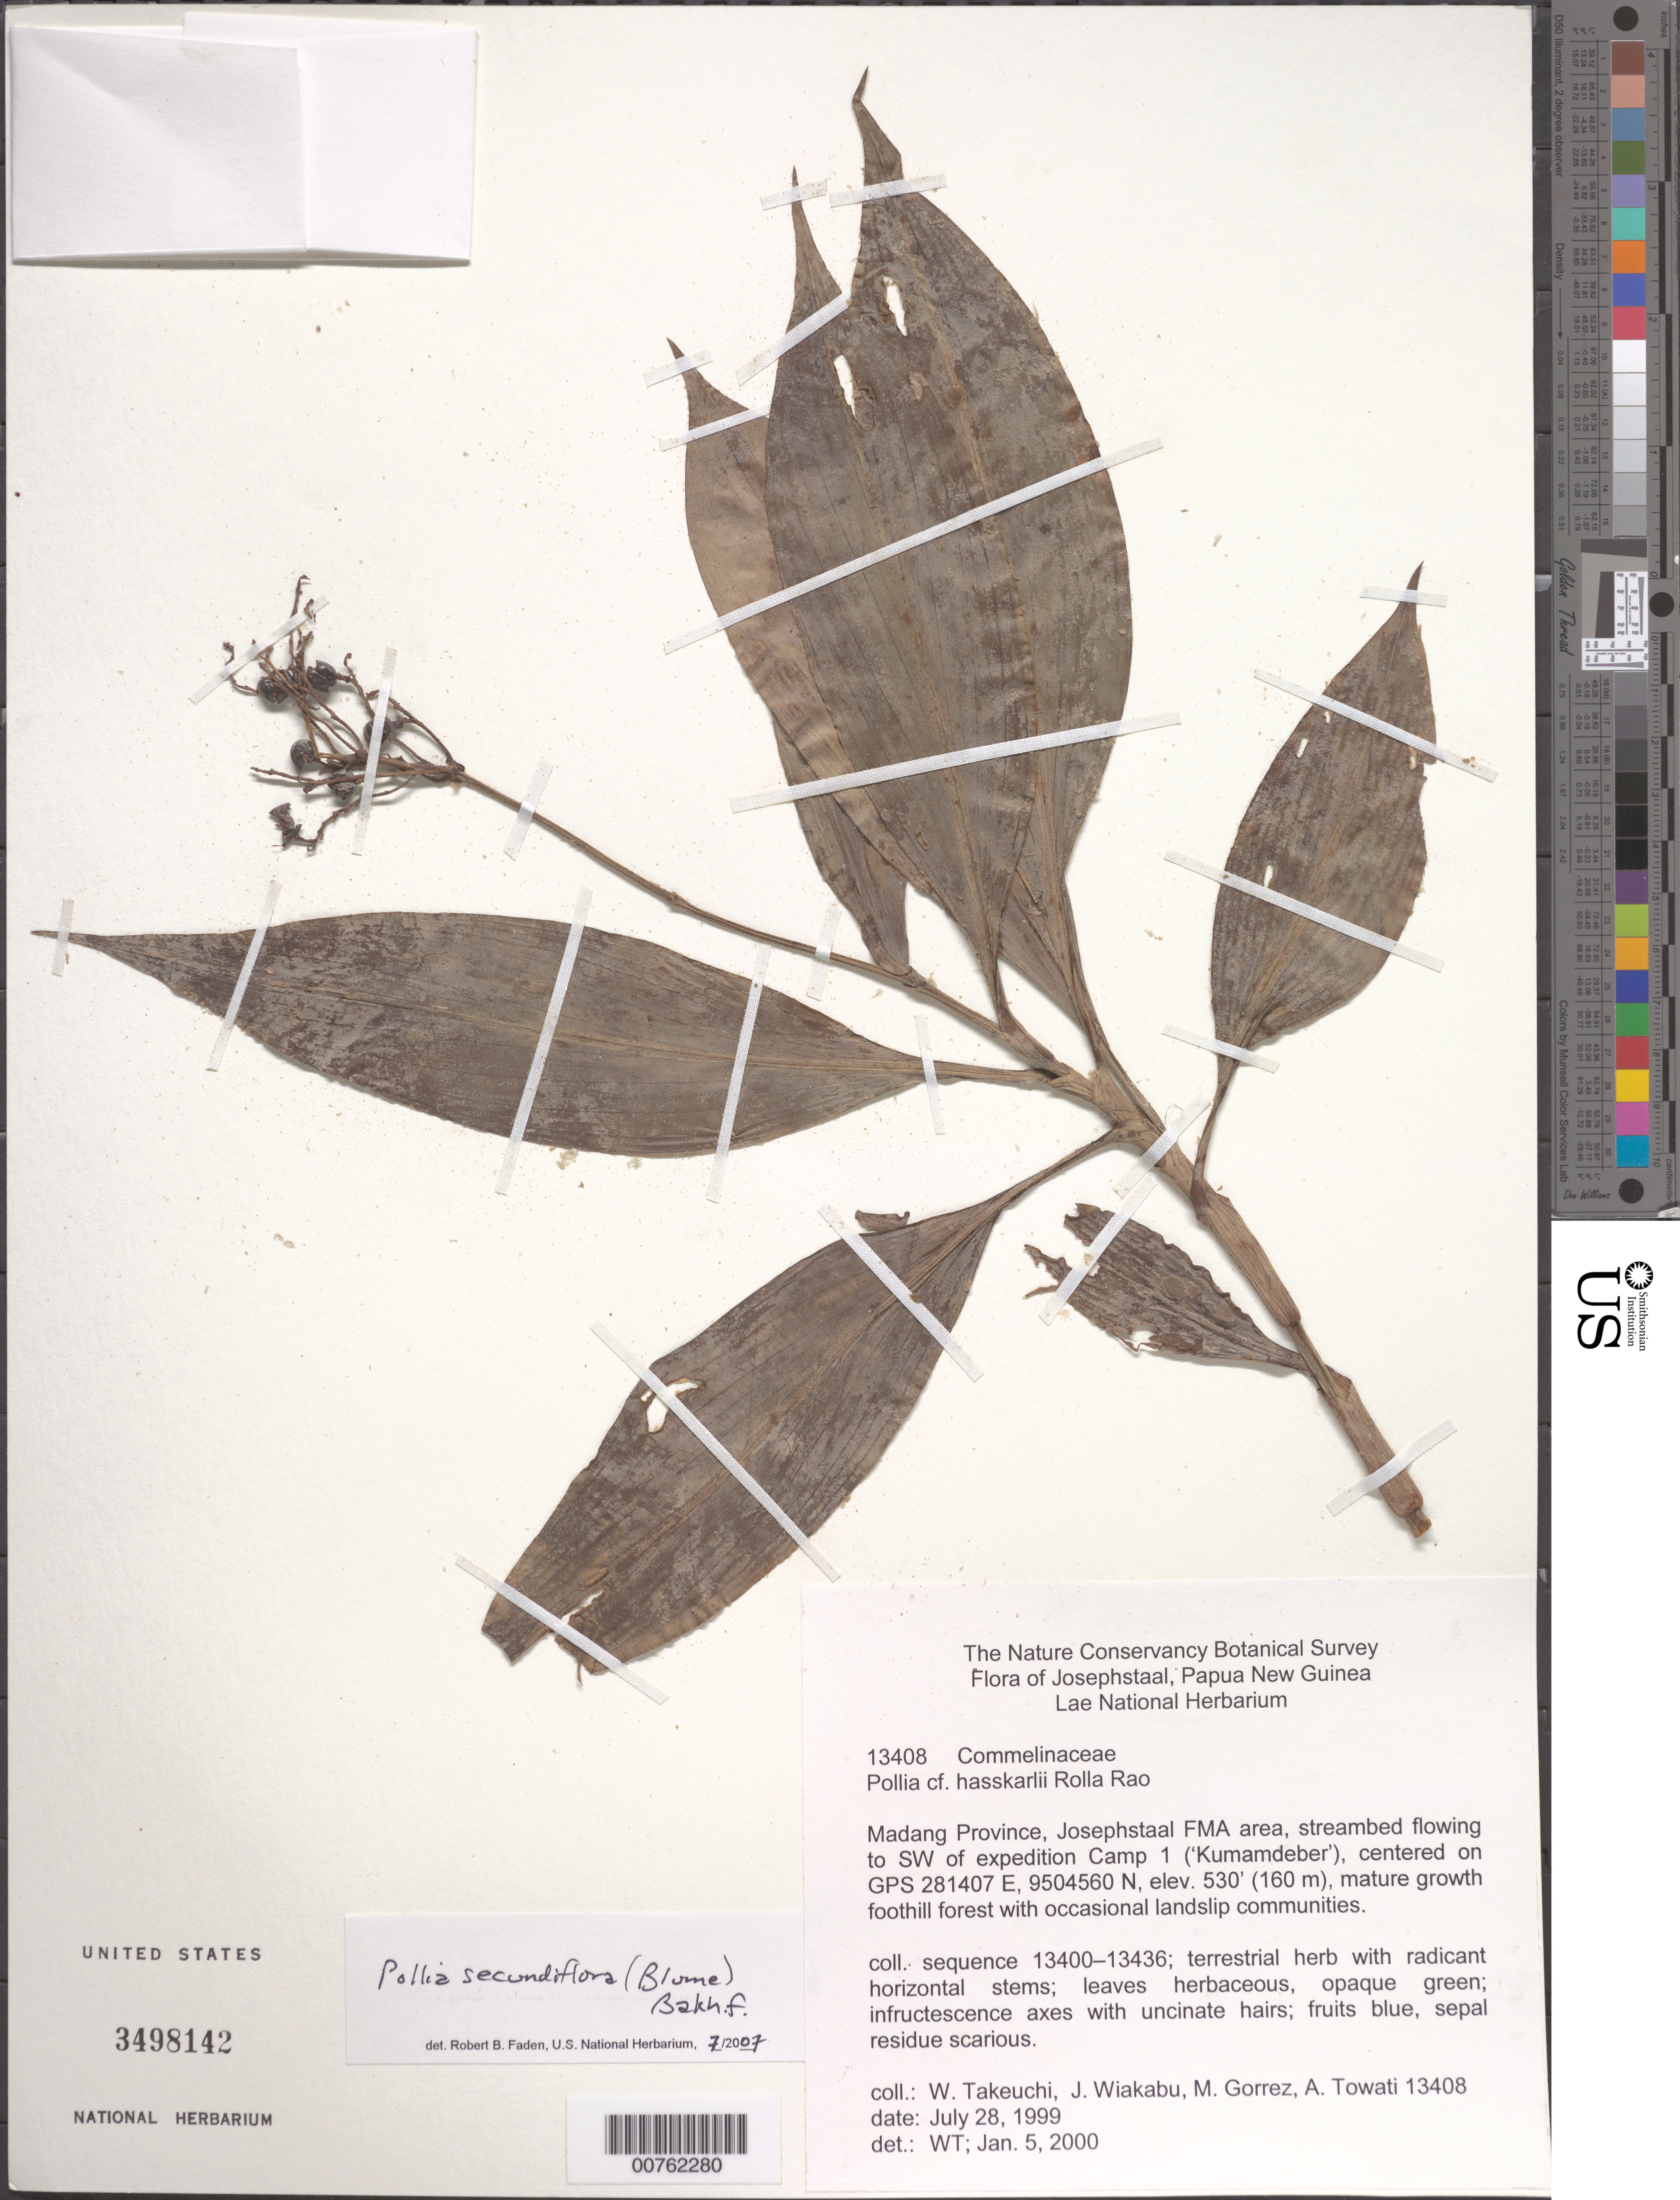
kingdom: Plantae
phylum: Tracheophyta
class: Liliopsida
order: Commelinales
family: Commelinaceae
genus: Pollia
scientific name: Pollia secundiflora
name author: (Blume) Bakh. f.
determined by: Faden, Robert B., (US), Smithsonian Institution - National Museum of Natural History (UNITED STATES)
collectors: W. N. Takeuchi et al.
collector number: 13408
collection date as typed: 28 Jul 1999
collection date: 1999-07-28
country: Papua New Guinea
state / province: Madang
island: New Guinea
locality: Josephstaal FMA area, streambed flowing to SW of expedition Camp 1 ("Kumamdeber"), centered on GPS 281407 E, 9504560 N, mature growth foothill forest with occasional landslip communities.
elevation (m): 160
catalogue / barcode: US 3498142